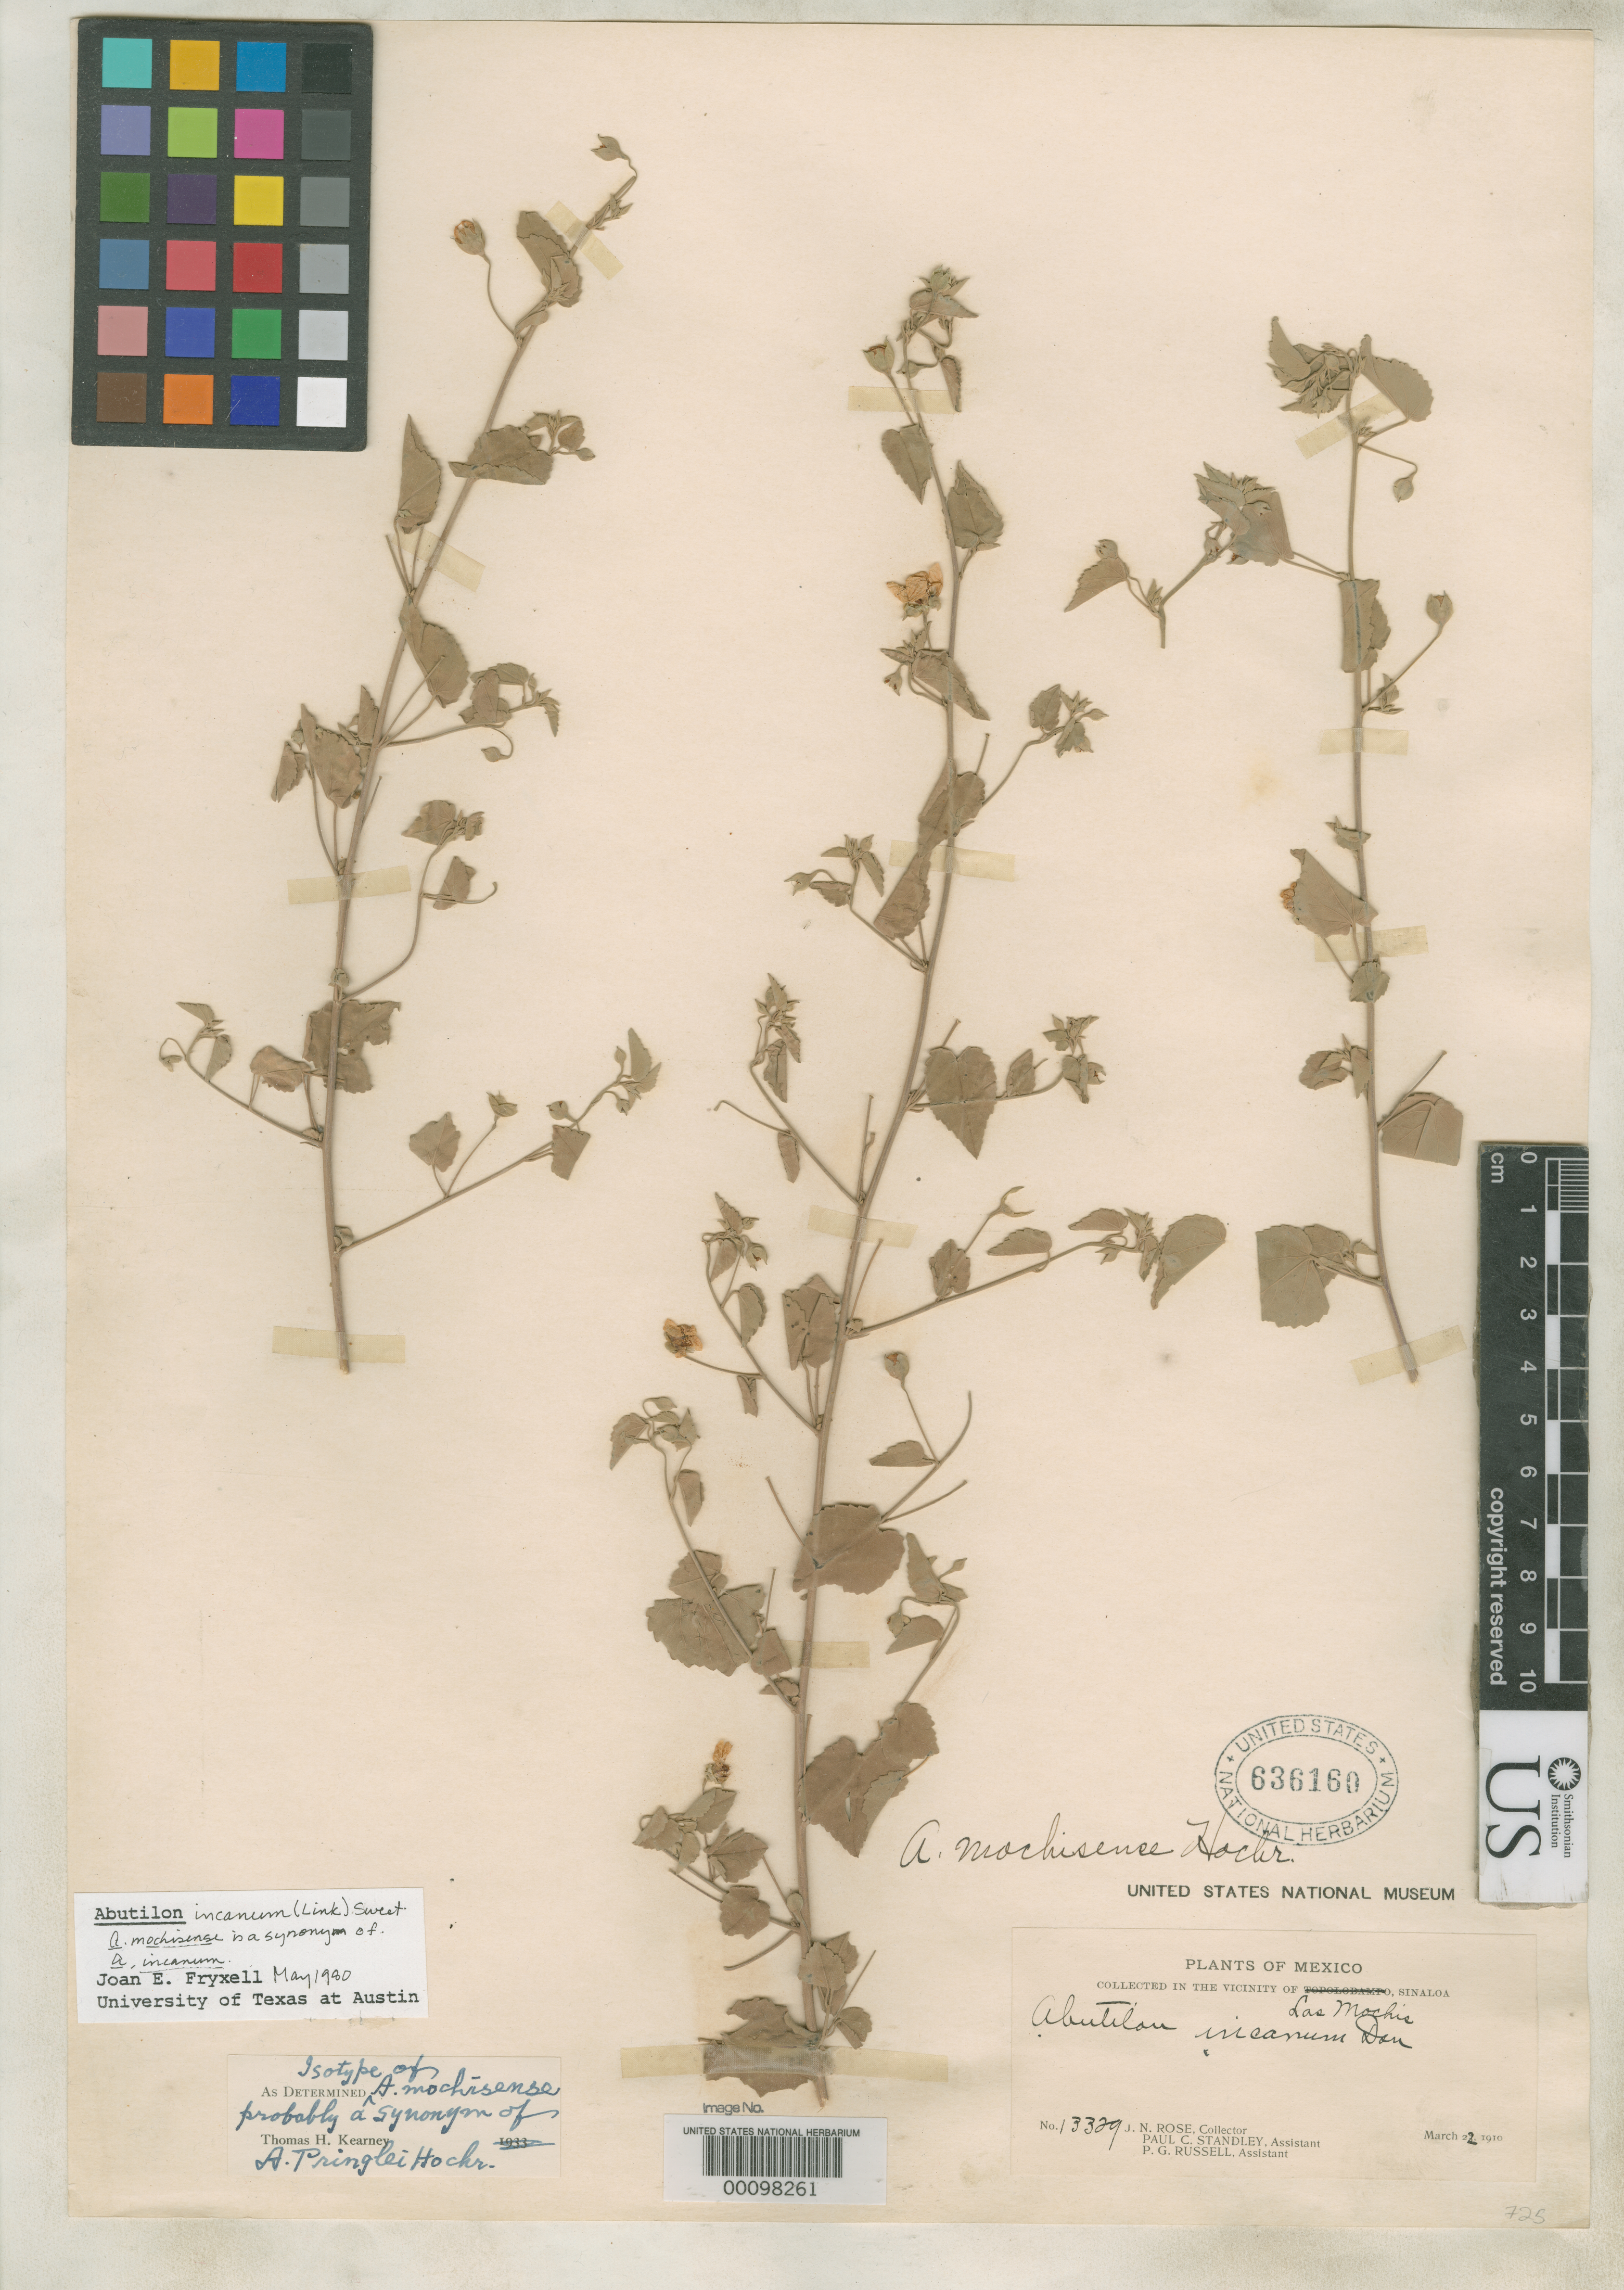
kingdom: Plantae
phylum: Tracheophyta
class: Magnoliopsida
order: Malvales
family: Malvaceae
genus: Abutilon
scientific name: Abutilon mochisense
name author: Hochr.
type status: Isotype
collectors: J. N. Rose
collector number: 13329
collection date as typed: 23 Mar 1910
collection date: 1910-03-23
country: Mexico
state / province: Sinaloa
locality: Las Mochis.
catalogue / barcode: US 636160